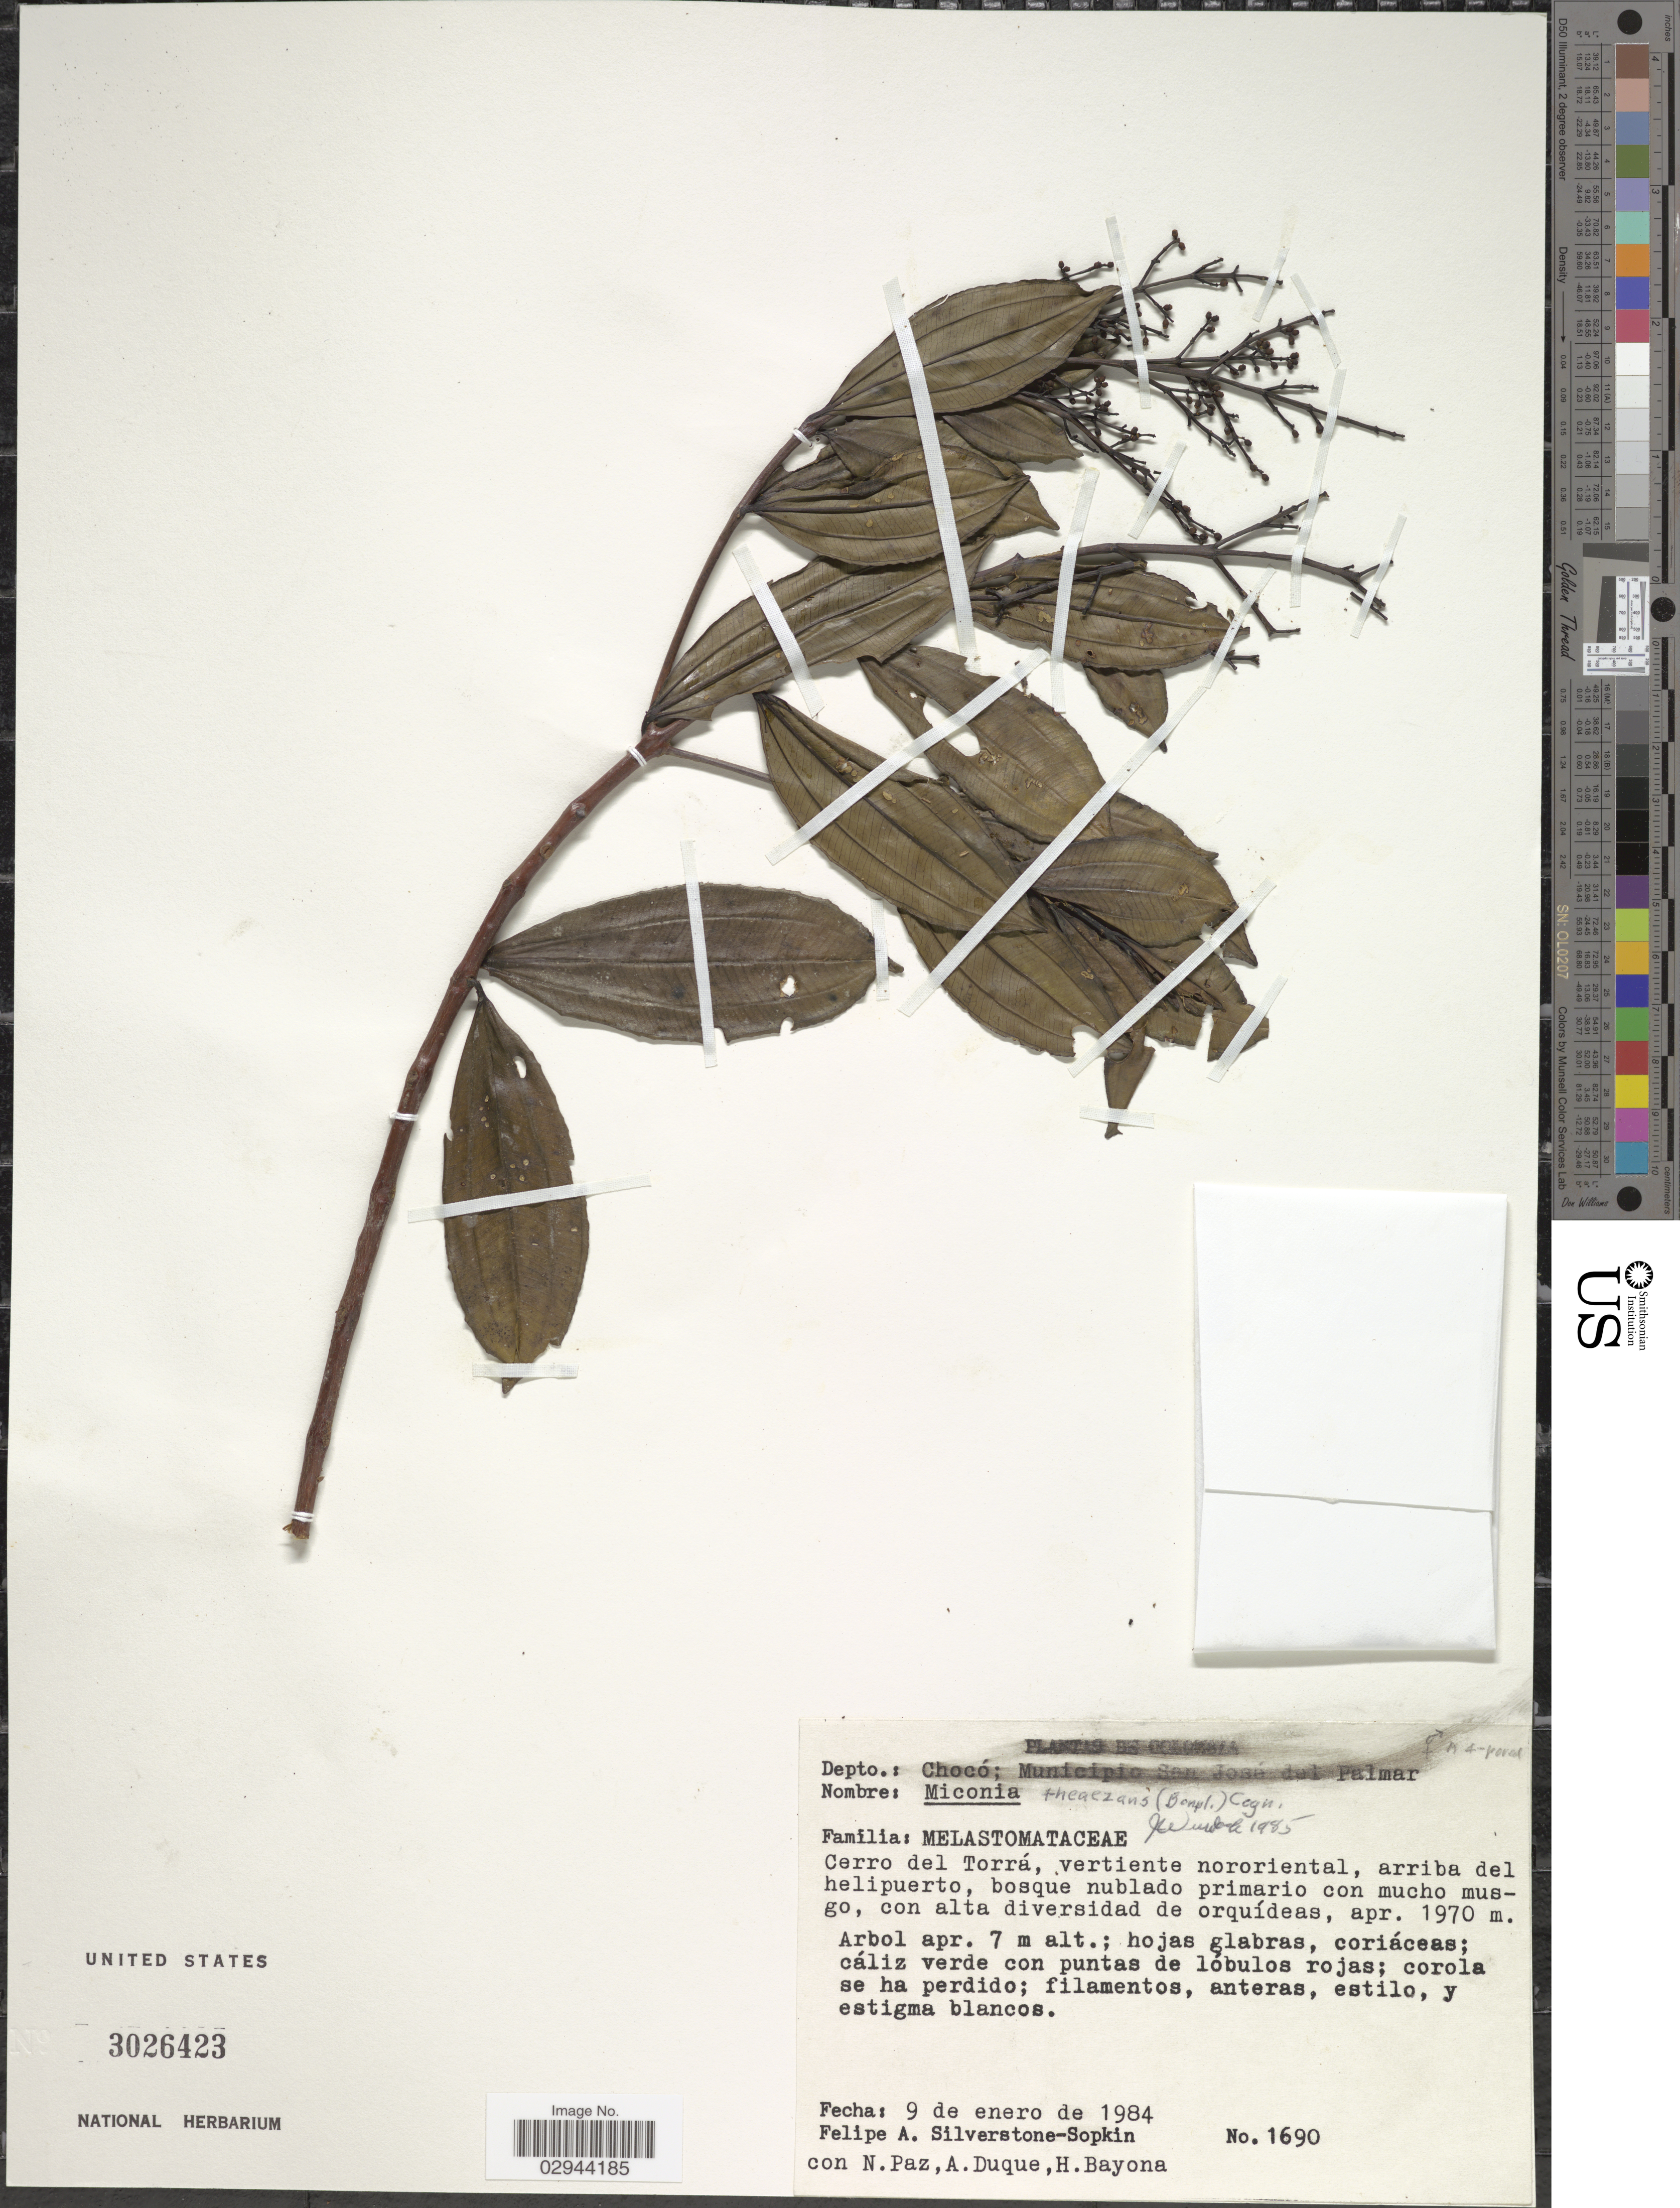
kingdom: Plantae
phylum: Tracheophyta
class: Magnoliopsida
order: Myrtales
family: Melastomataceae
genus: Miconia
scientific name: Miconia theizans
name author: (Bonpl.) Cogn.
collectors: P. A. Silverstone-Sopkin, N. Paz, A. Duque & H. Bayona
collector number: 1690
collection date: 1984-01-09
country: Colombia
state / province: Chocó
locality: Cerro del Torrá, vertiente nororiental, arriba del helipuerto, bosque nublado primario con mucho musgo, con alta diversidad de orquídeas.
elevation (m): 1970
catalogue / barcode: US 3026423